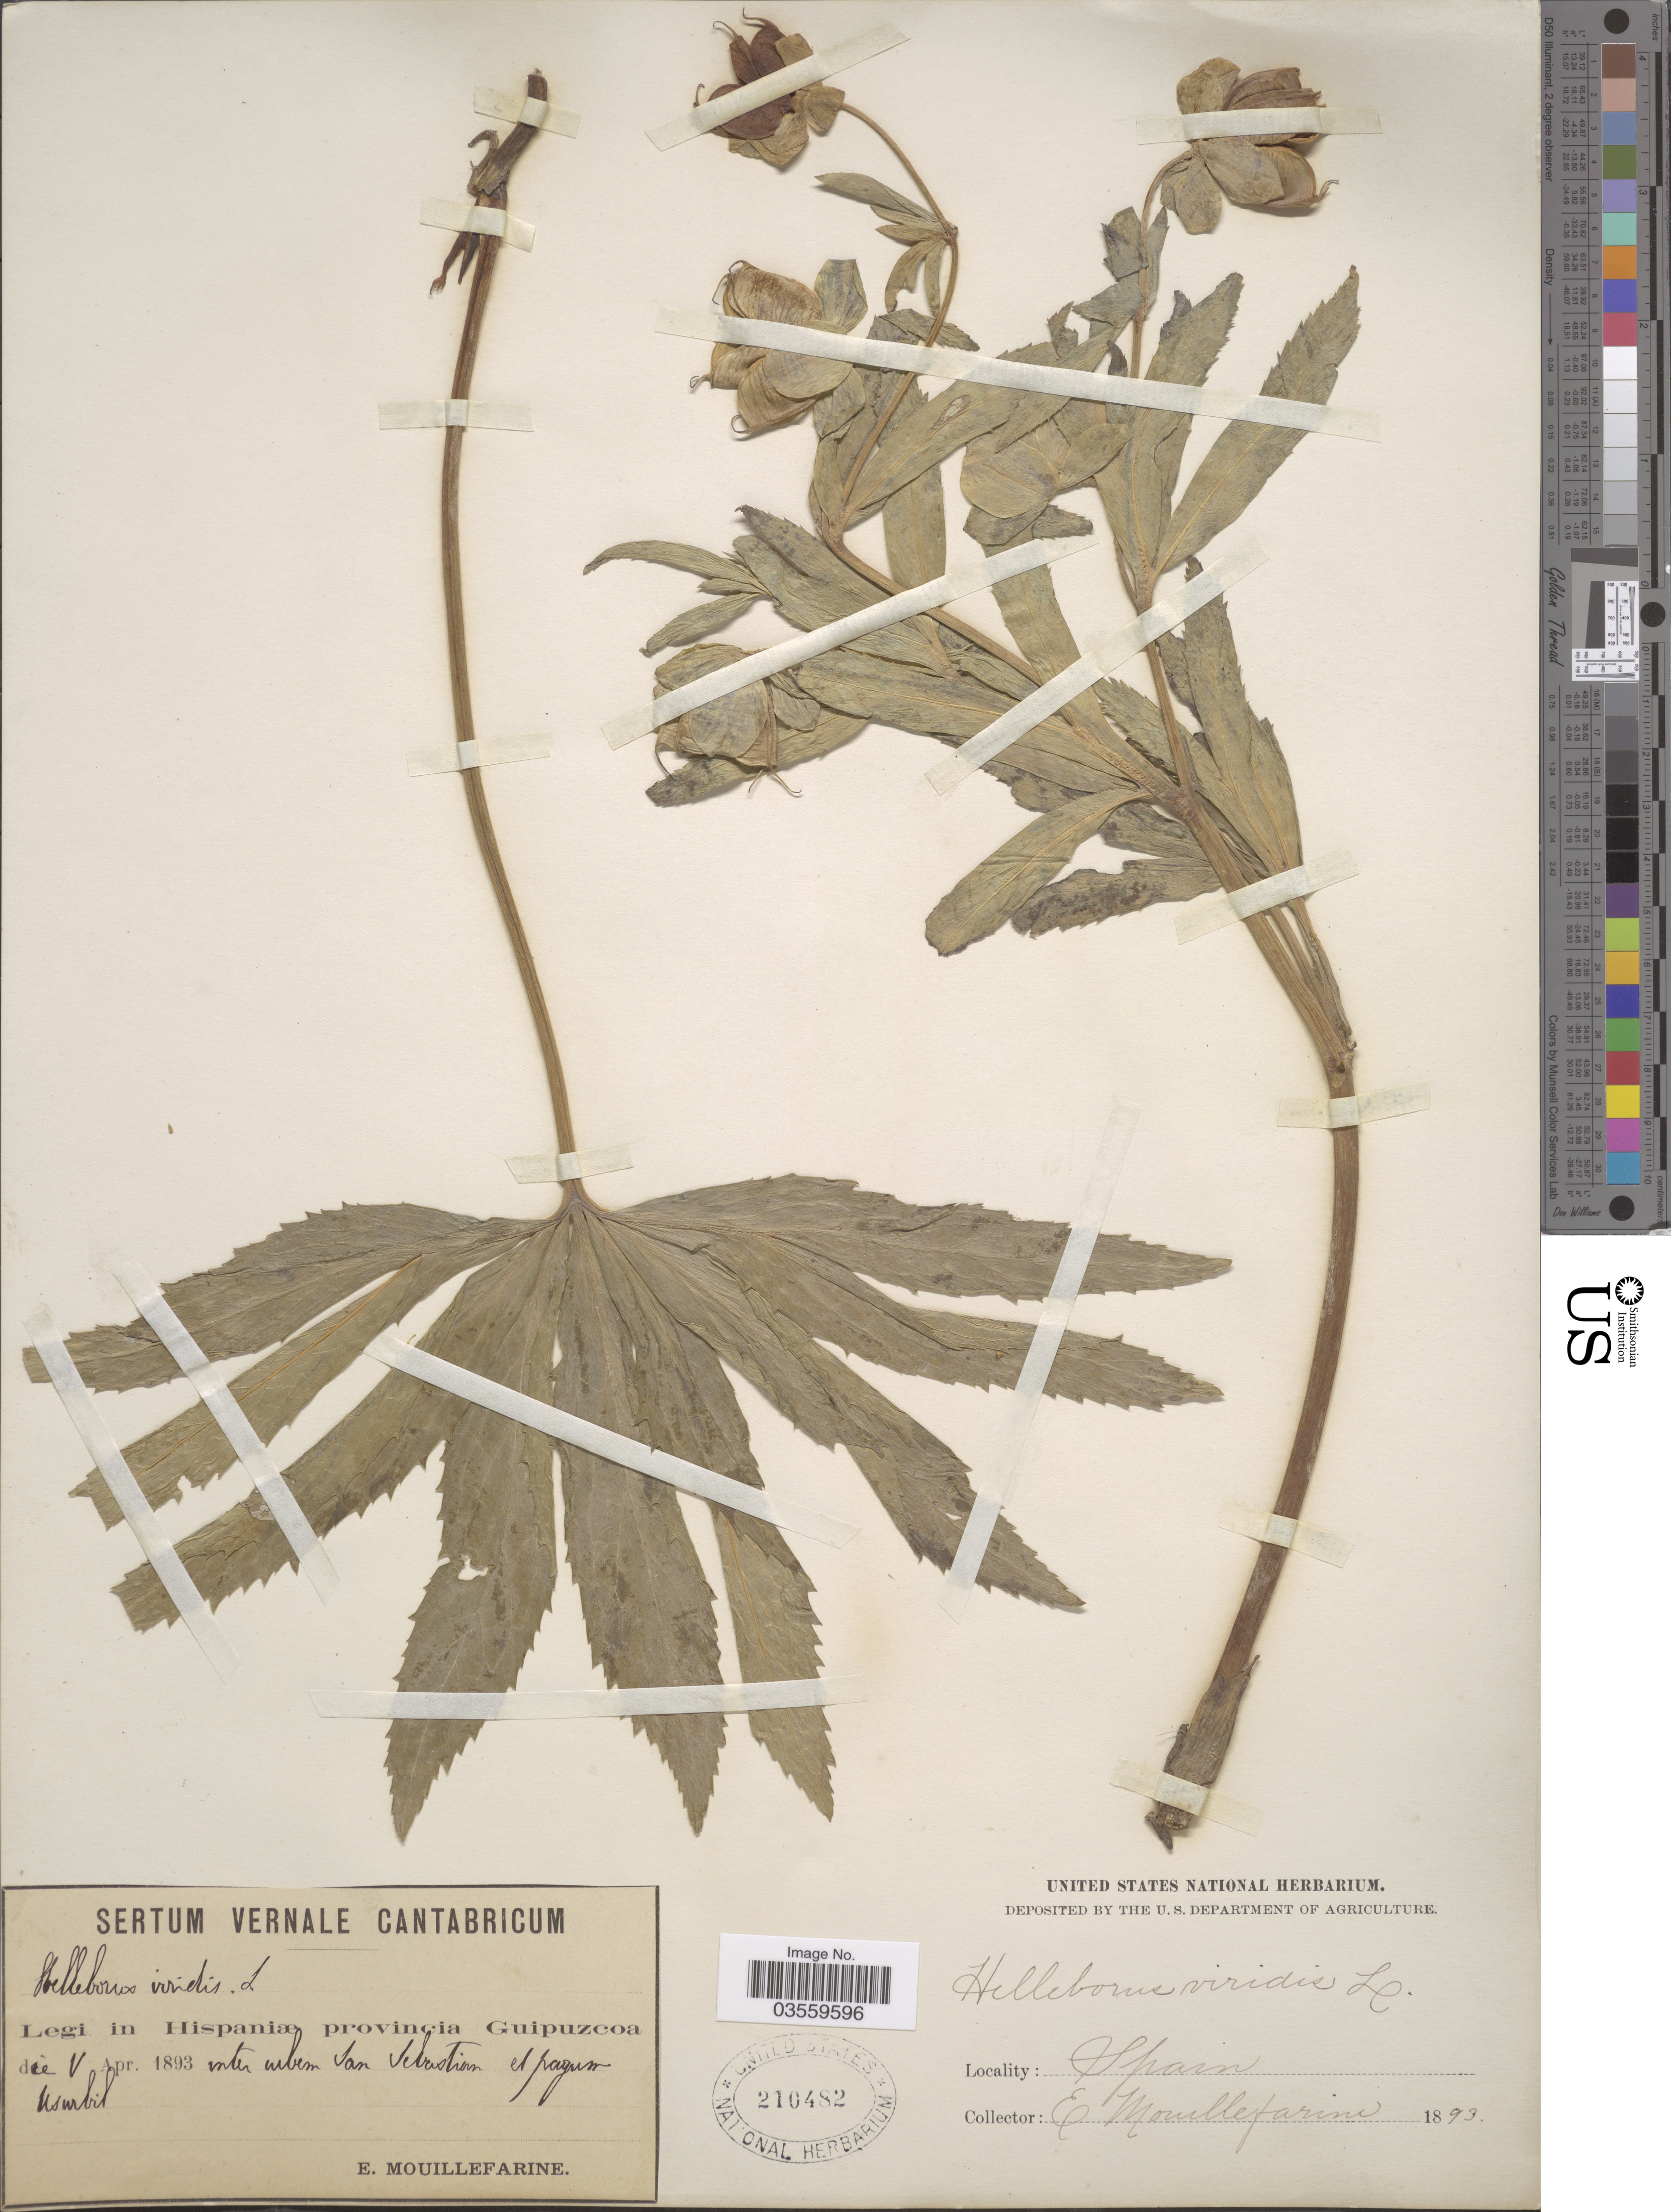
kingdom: Plantae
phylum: Tracheophyta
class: Magnoliopsida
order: Ranunculales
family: Ranunculaceae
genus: Helleborus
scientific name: Helleborus viridis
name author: L.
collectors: E. Mouillefarine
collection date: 1893-04-05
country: Spain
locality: In Hispaniæ provincia Guipuzcoa. Inter urbem San Sebastian et pagum Usurbil.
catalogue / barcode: US 210482